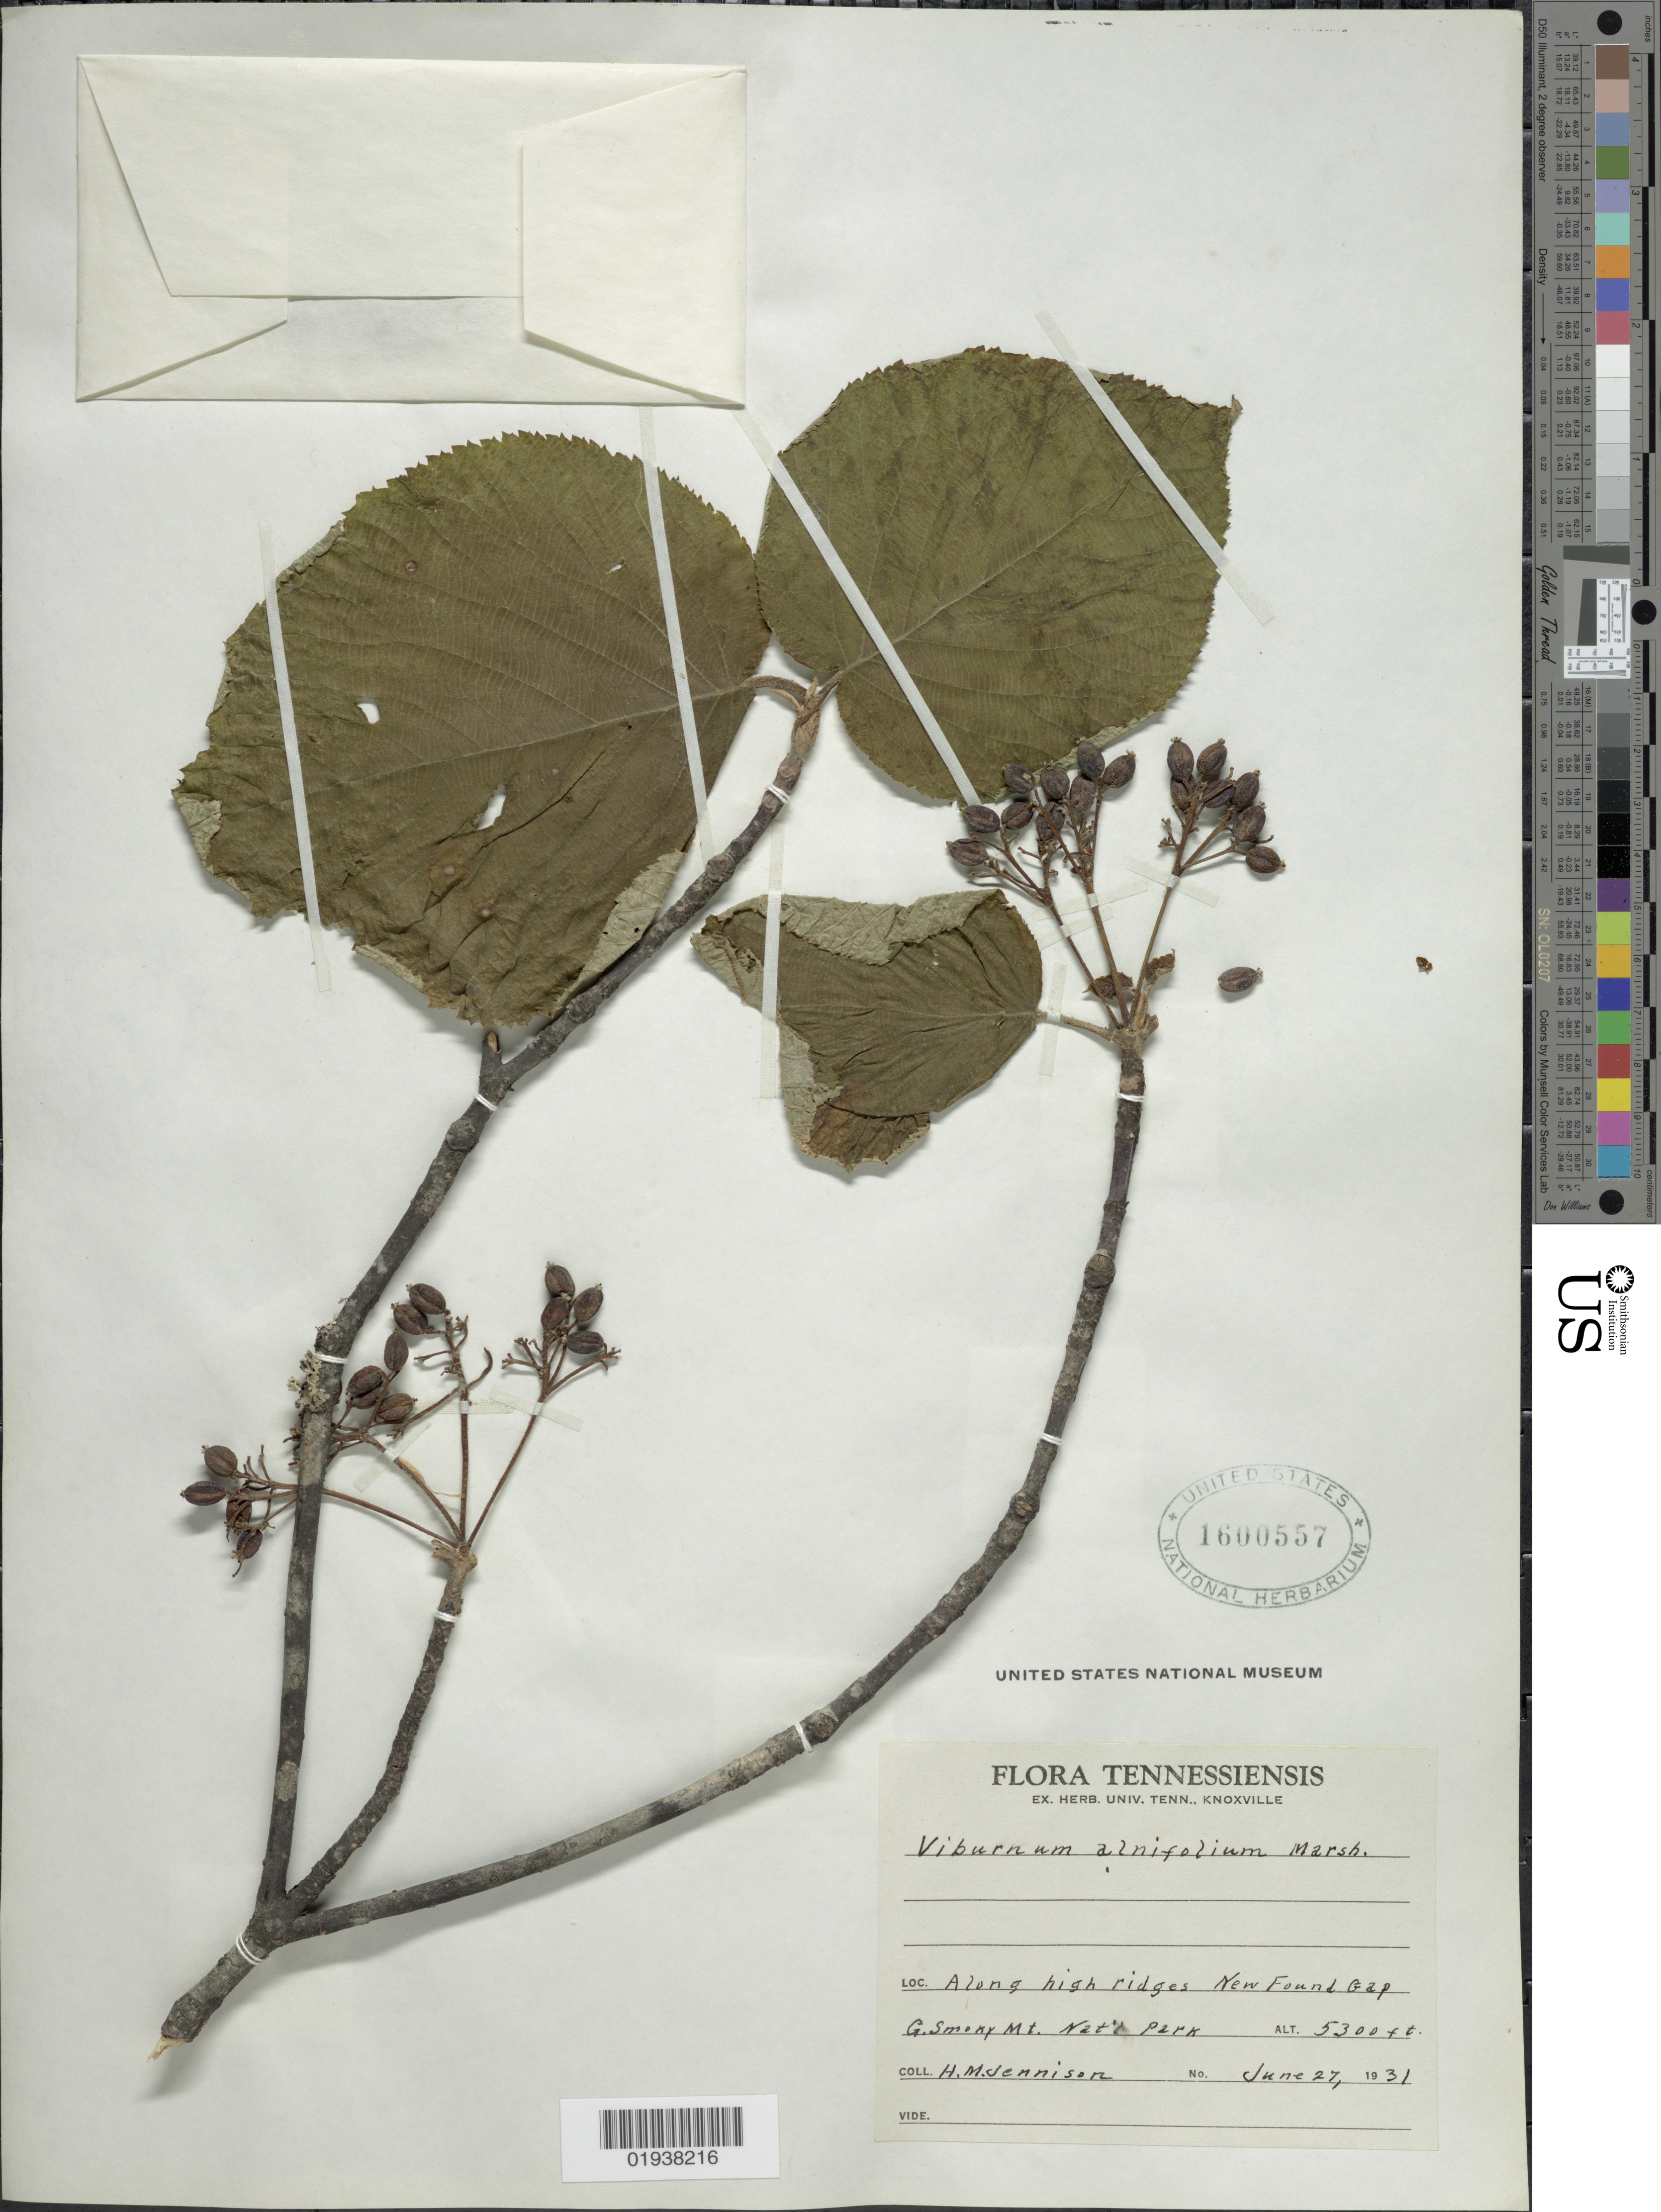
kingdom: Plantae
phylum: Tracheophyta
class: Magnoliopsida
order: Dipsacales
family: Viburnaceae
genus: Viburnum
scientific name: Viburnum alnifolium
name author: Marshall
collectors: H. Jennison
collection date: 1931-06-27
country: United States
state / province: Tennessee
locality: Along high ridges New Found Gap. G.Smoky Mt. Nat'l Park.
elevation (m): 1615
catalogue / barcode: US 1600557